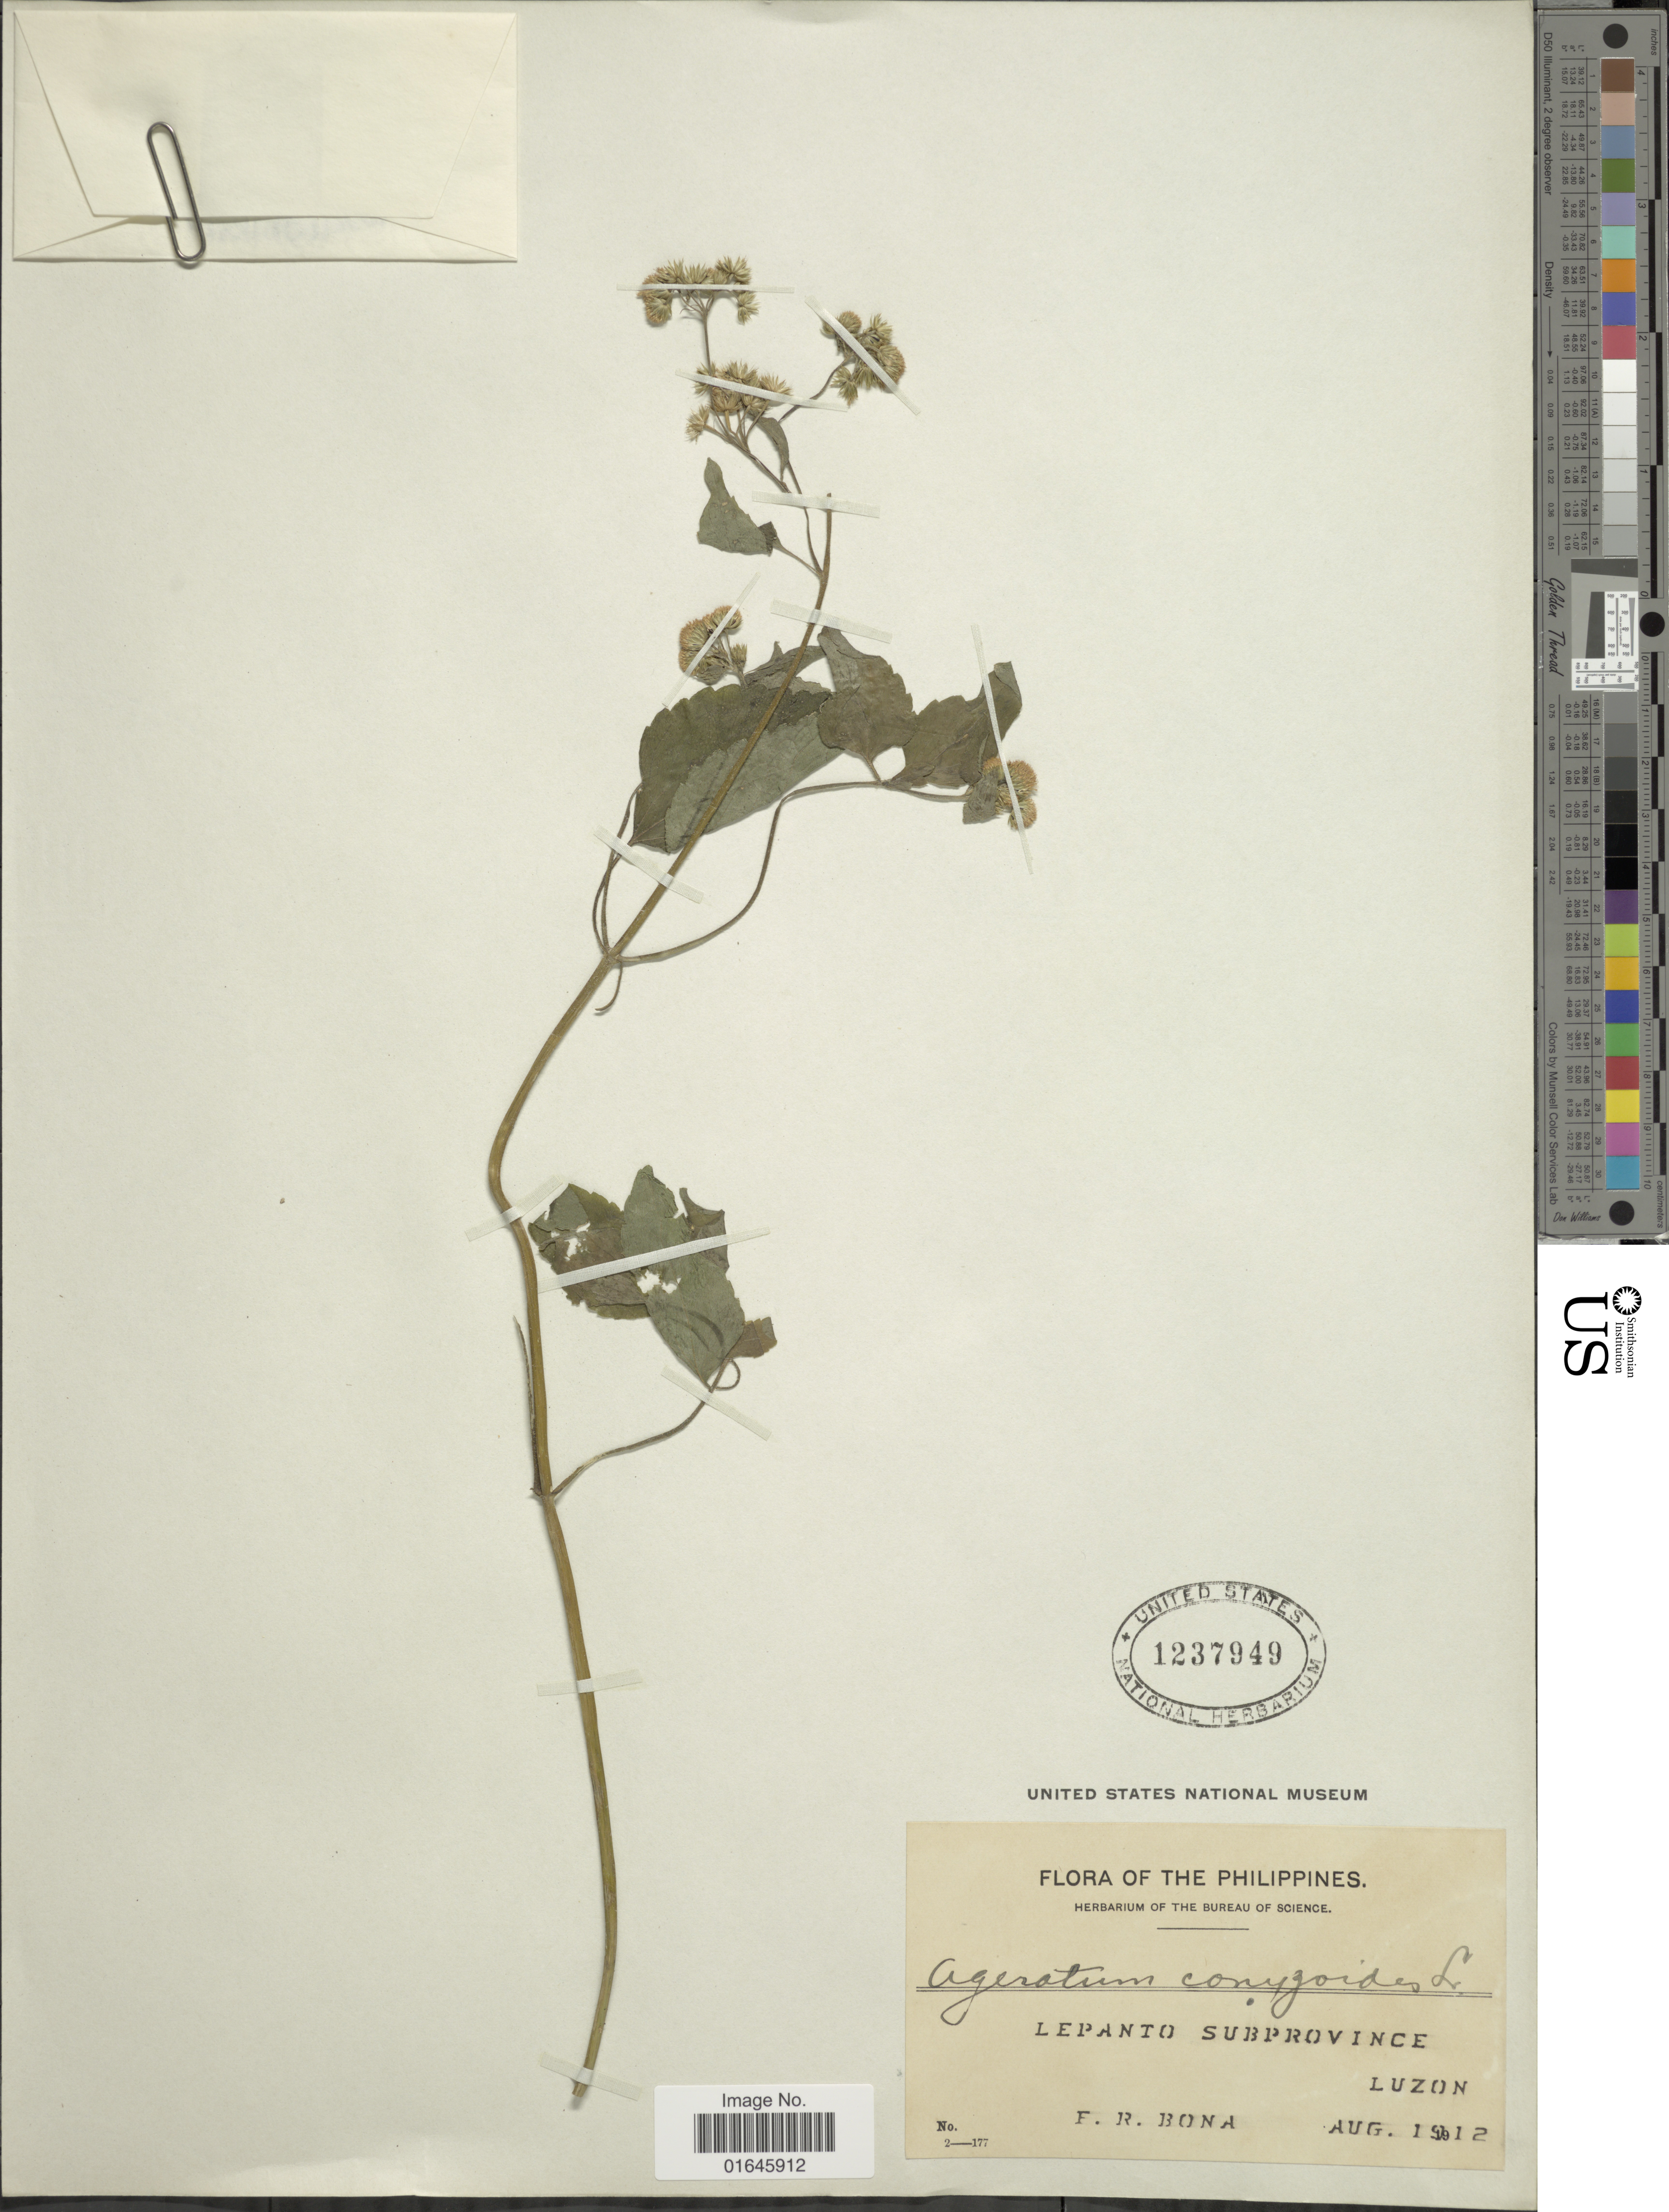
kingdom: Plantae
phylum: Tracheophyta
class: Magnoliopsida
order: Asterales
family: Asteraceae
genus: Ageratum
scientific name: Ageratum conyzoides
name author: L.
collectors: F. Bona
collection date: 1912-08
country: Philippines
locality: Lepanto Subprovince, Luzon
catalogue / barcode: US 1237949